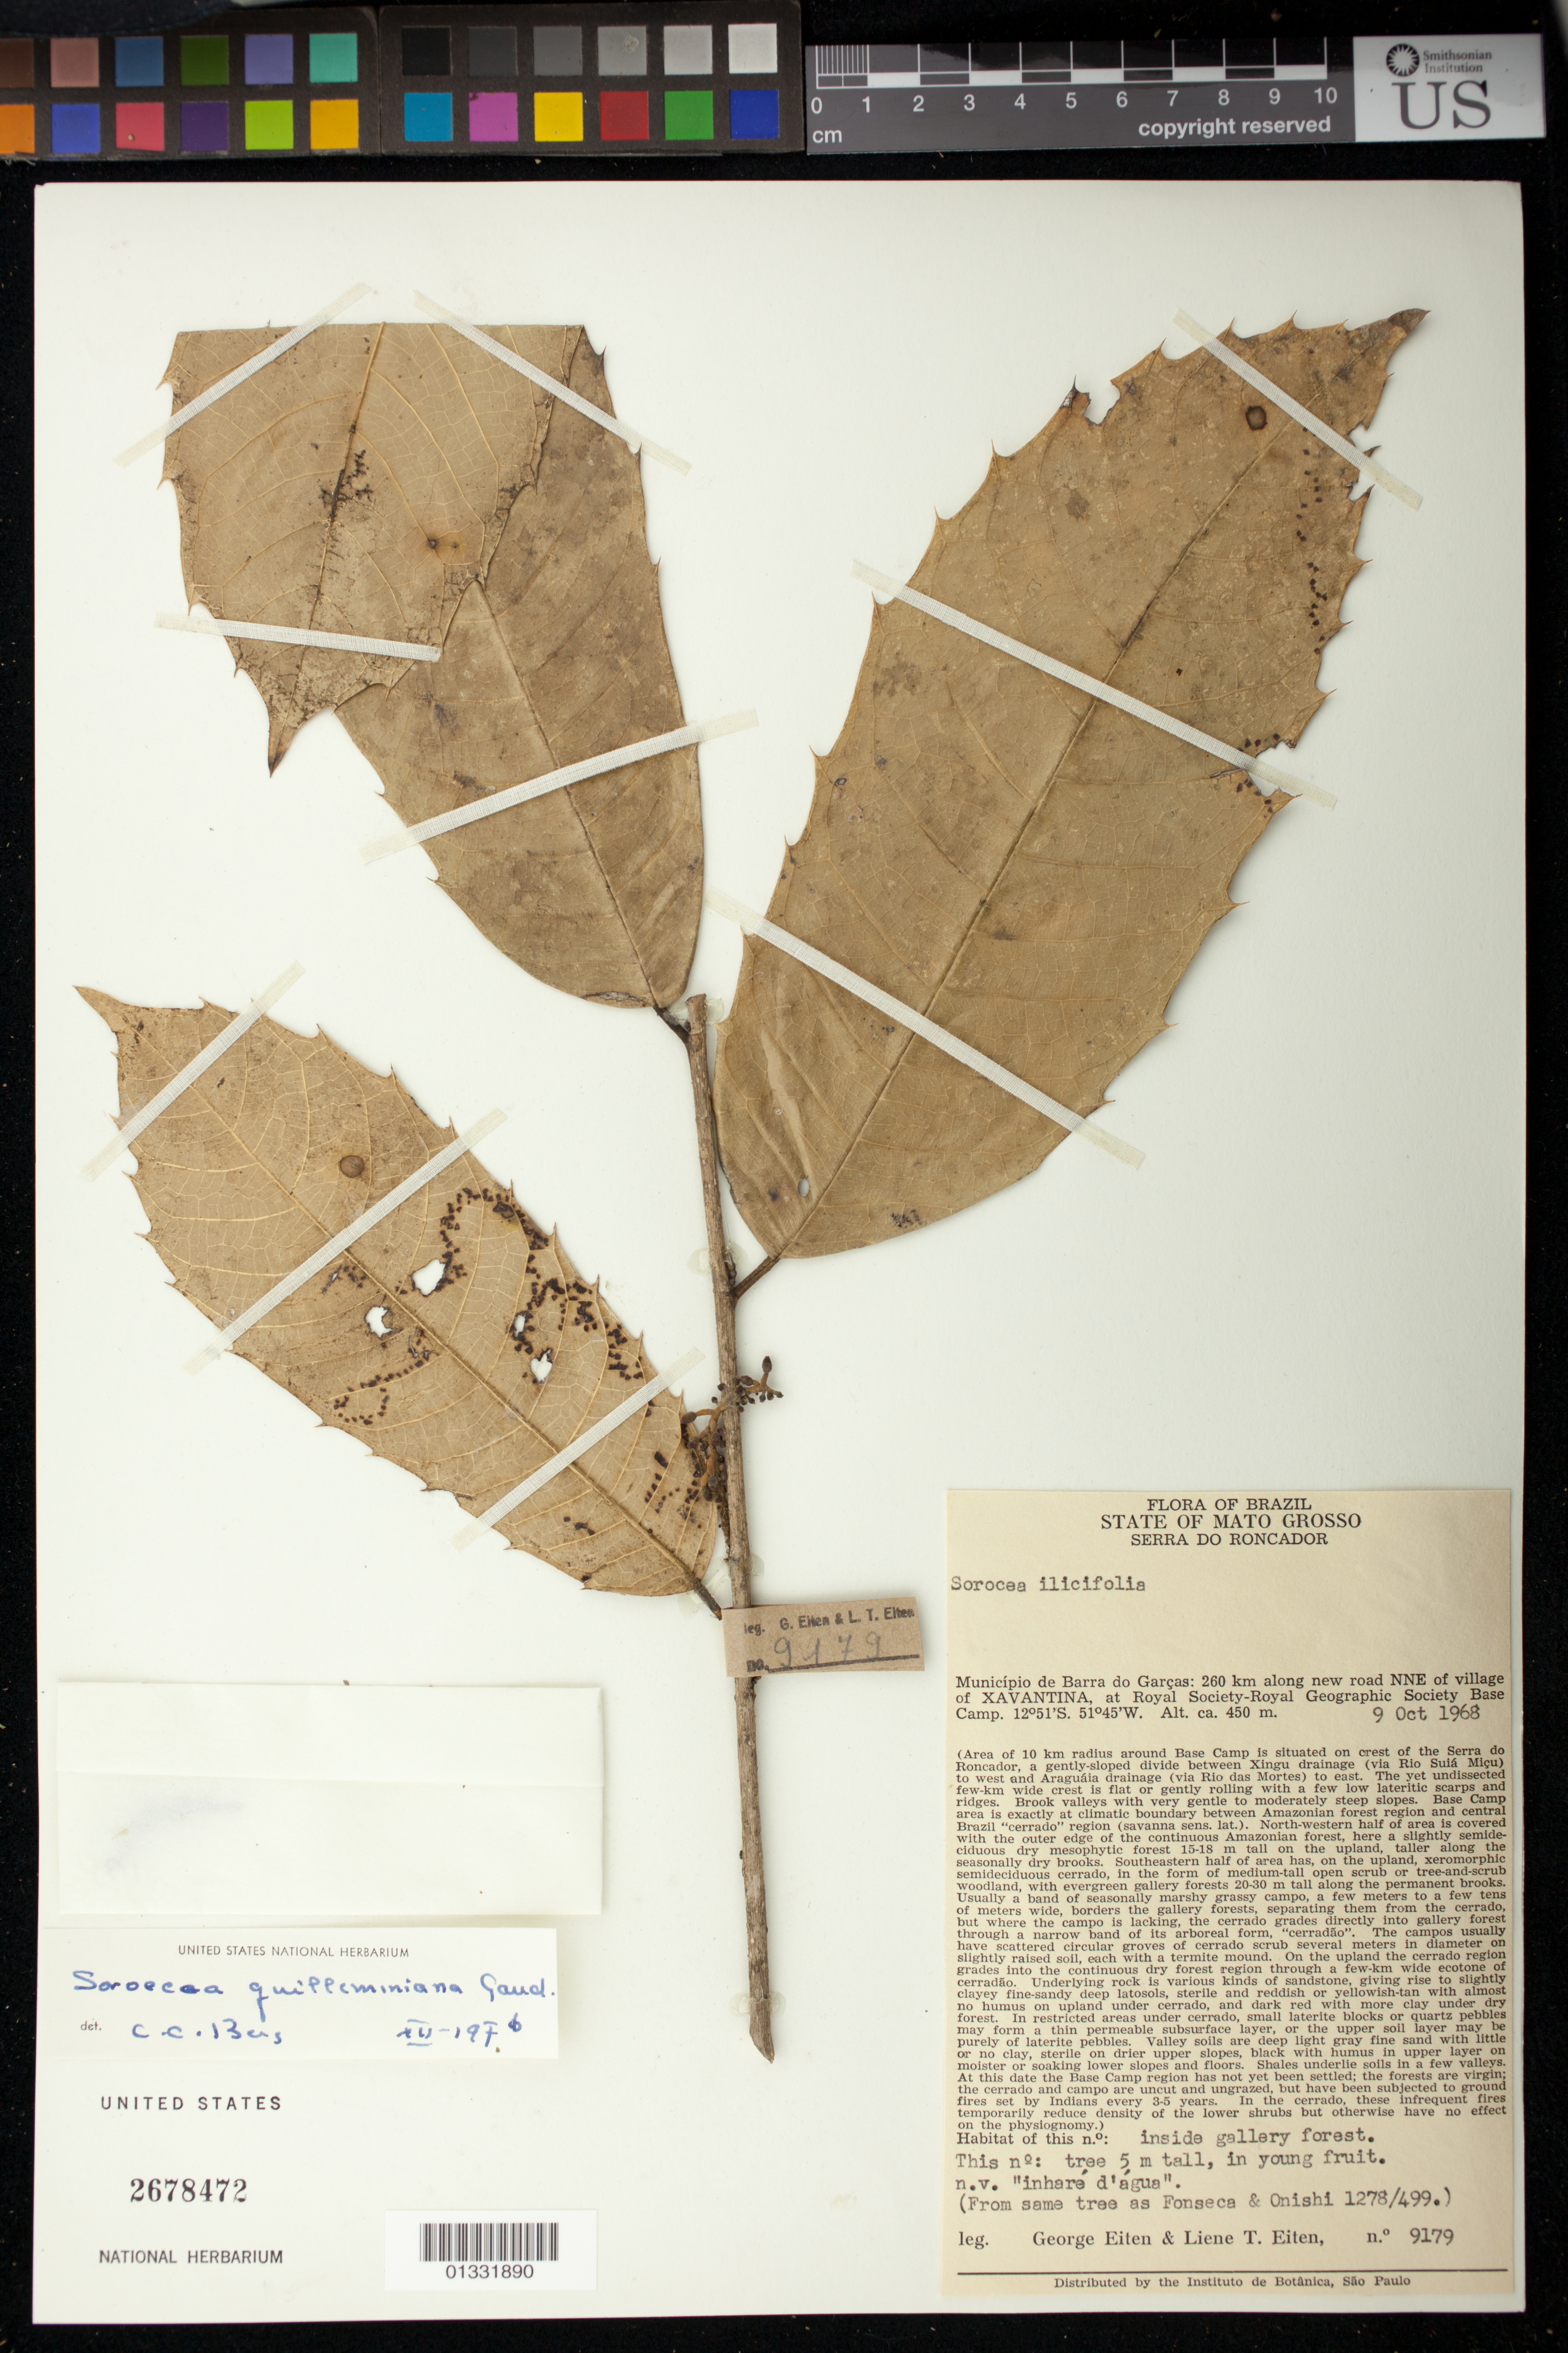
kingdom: Plantae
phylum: Tracheophyta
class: Magnoliopsida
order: Rosales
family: Moraceae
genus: Sorocea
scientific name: Sorocea guilleminiana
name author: Gaudich.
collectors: G. Eiten & L. T. Eiten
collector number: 9179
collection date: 1968-10-09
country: Brazil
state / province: Mato Grosso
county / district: Barra do Garças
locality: Serra do Roncador. 260 km along new road NNE of village of Xavantina at Royal Society-Royal Geographic Society Base Camp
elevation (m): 450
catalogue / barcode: US 2678472